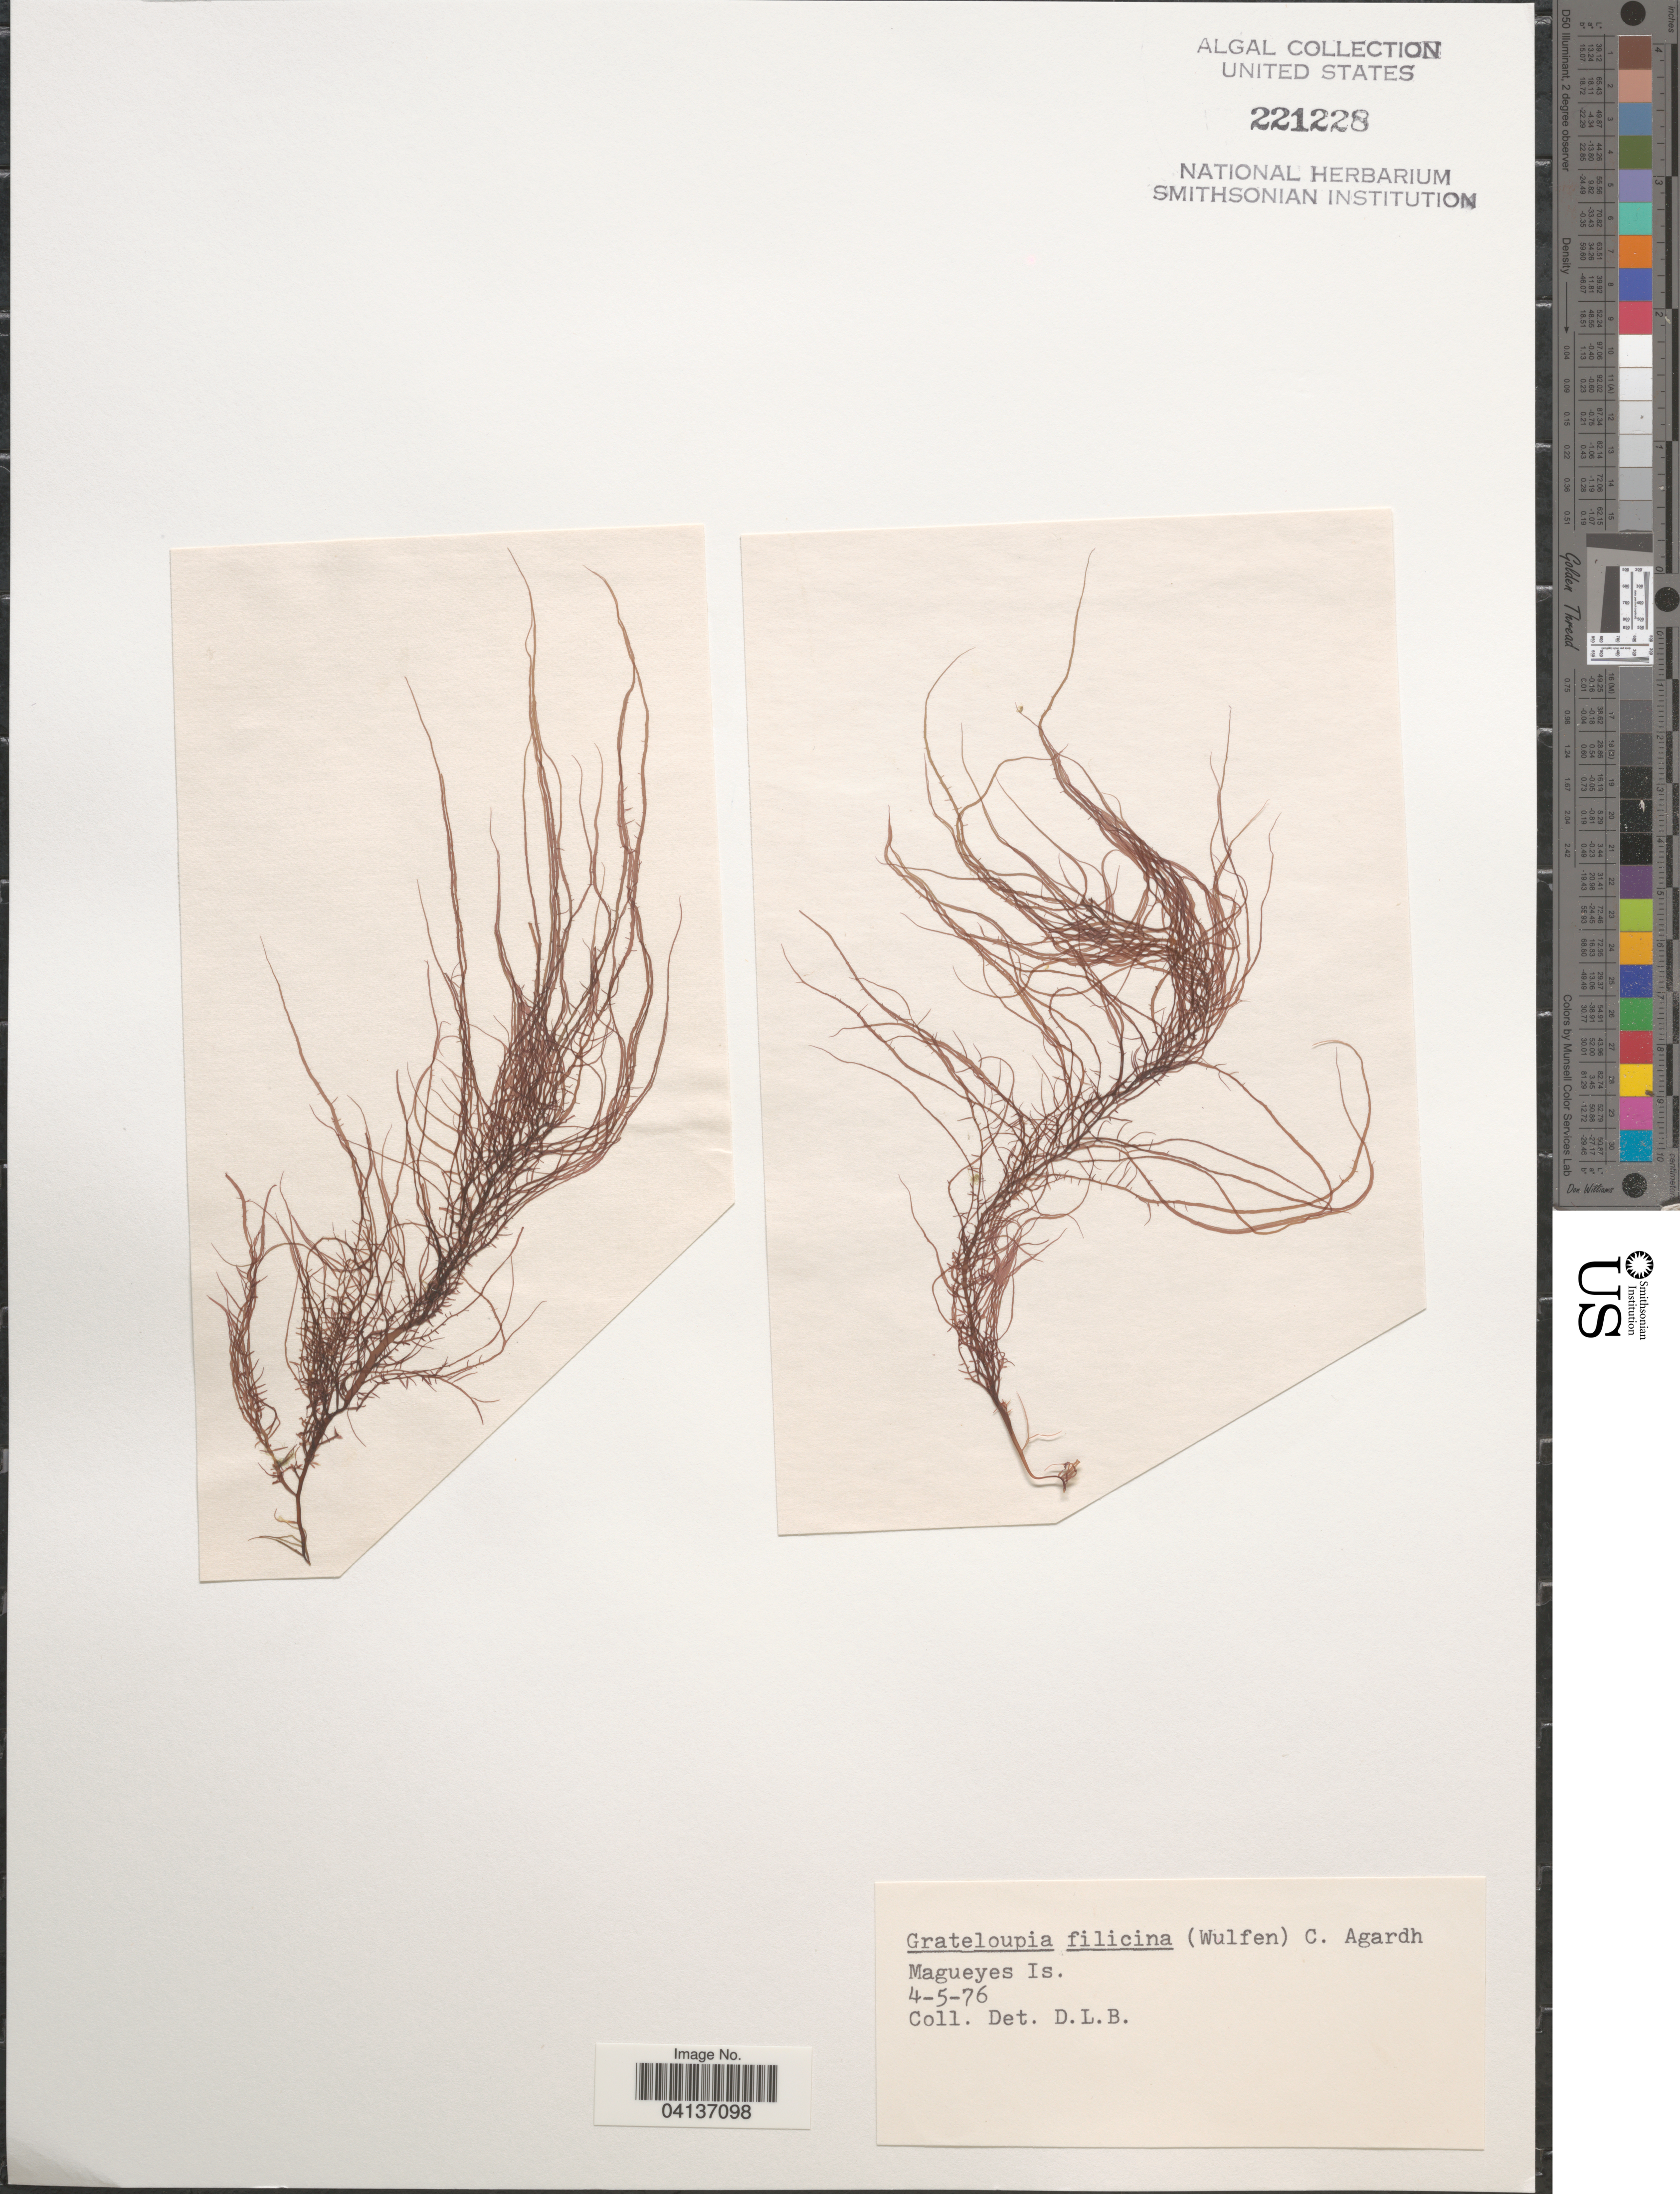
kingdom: Plantae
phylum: Rhodophyta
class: Florideophyceae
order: Halymeniales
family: Halymeniaceae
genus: Grateloupia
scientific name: Grateloupia filicina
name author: (J.V.Lamouroux) C. Agardh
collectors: D. L. B.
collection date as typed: Transcribed d/m/y: 4/5/76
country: Puerto Rico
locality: Magueyes Is.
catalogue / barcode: US 221228